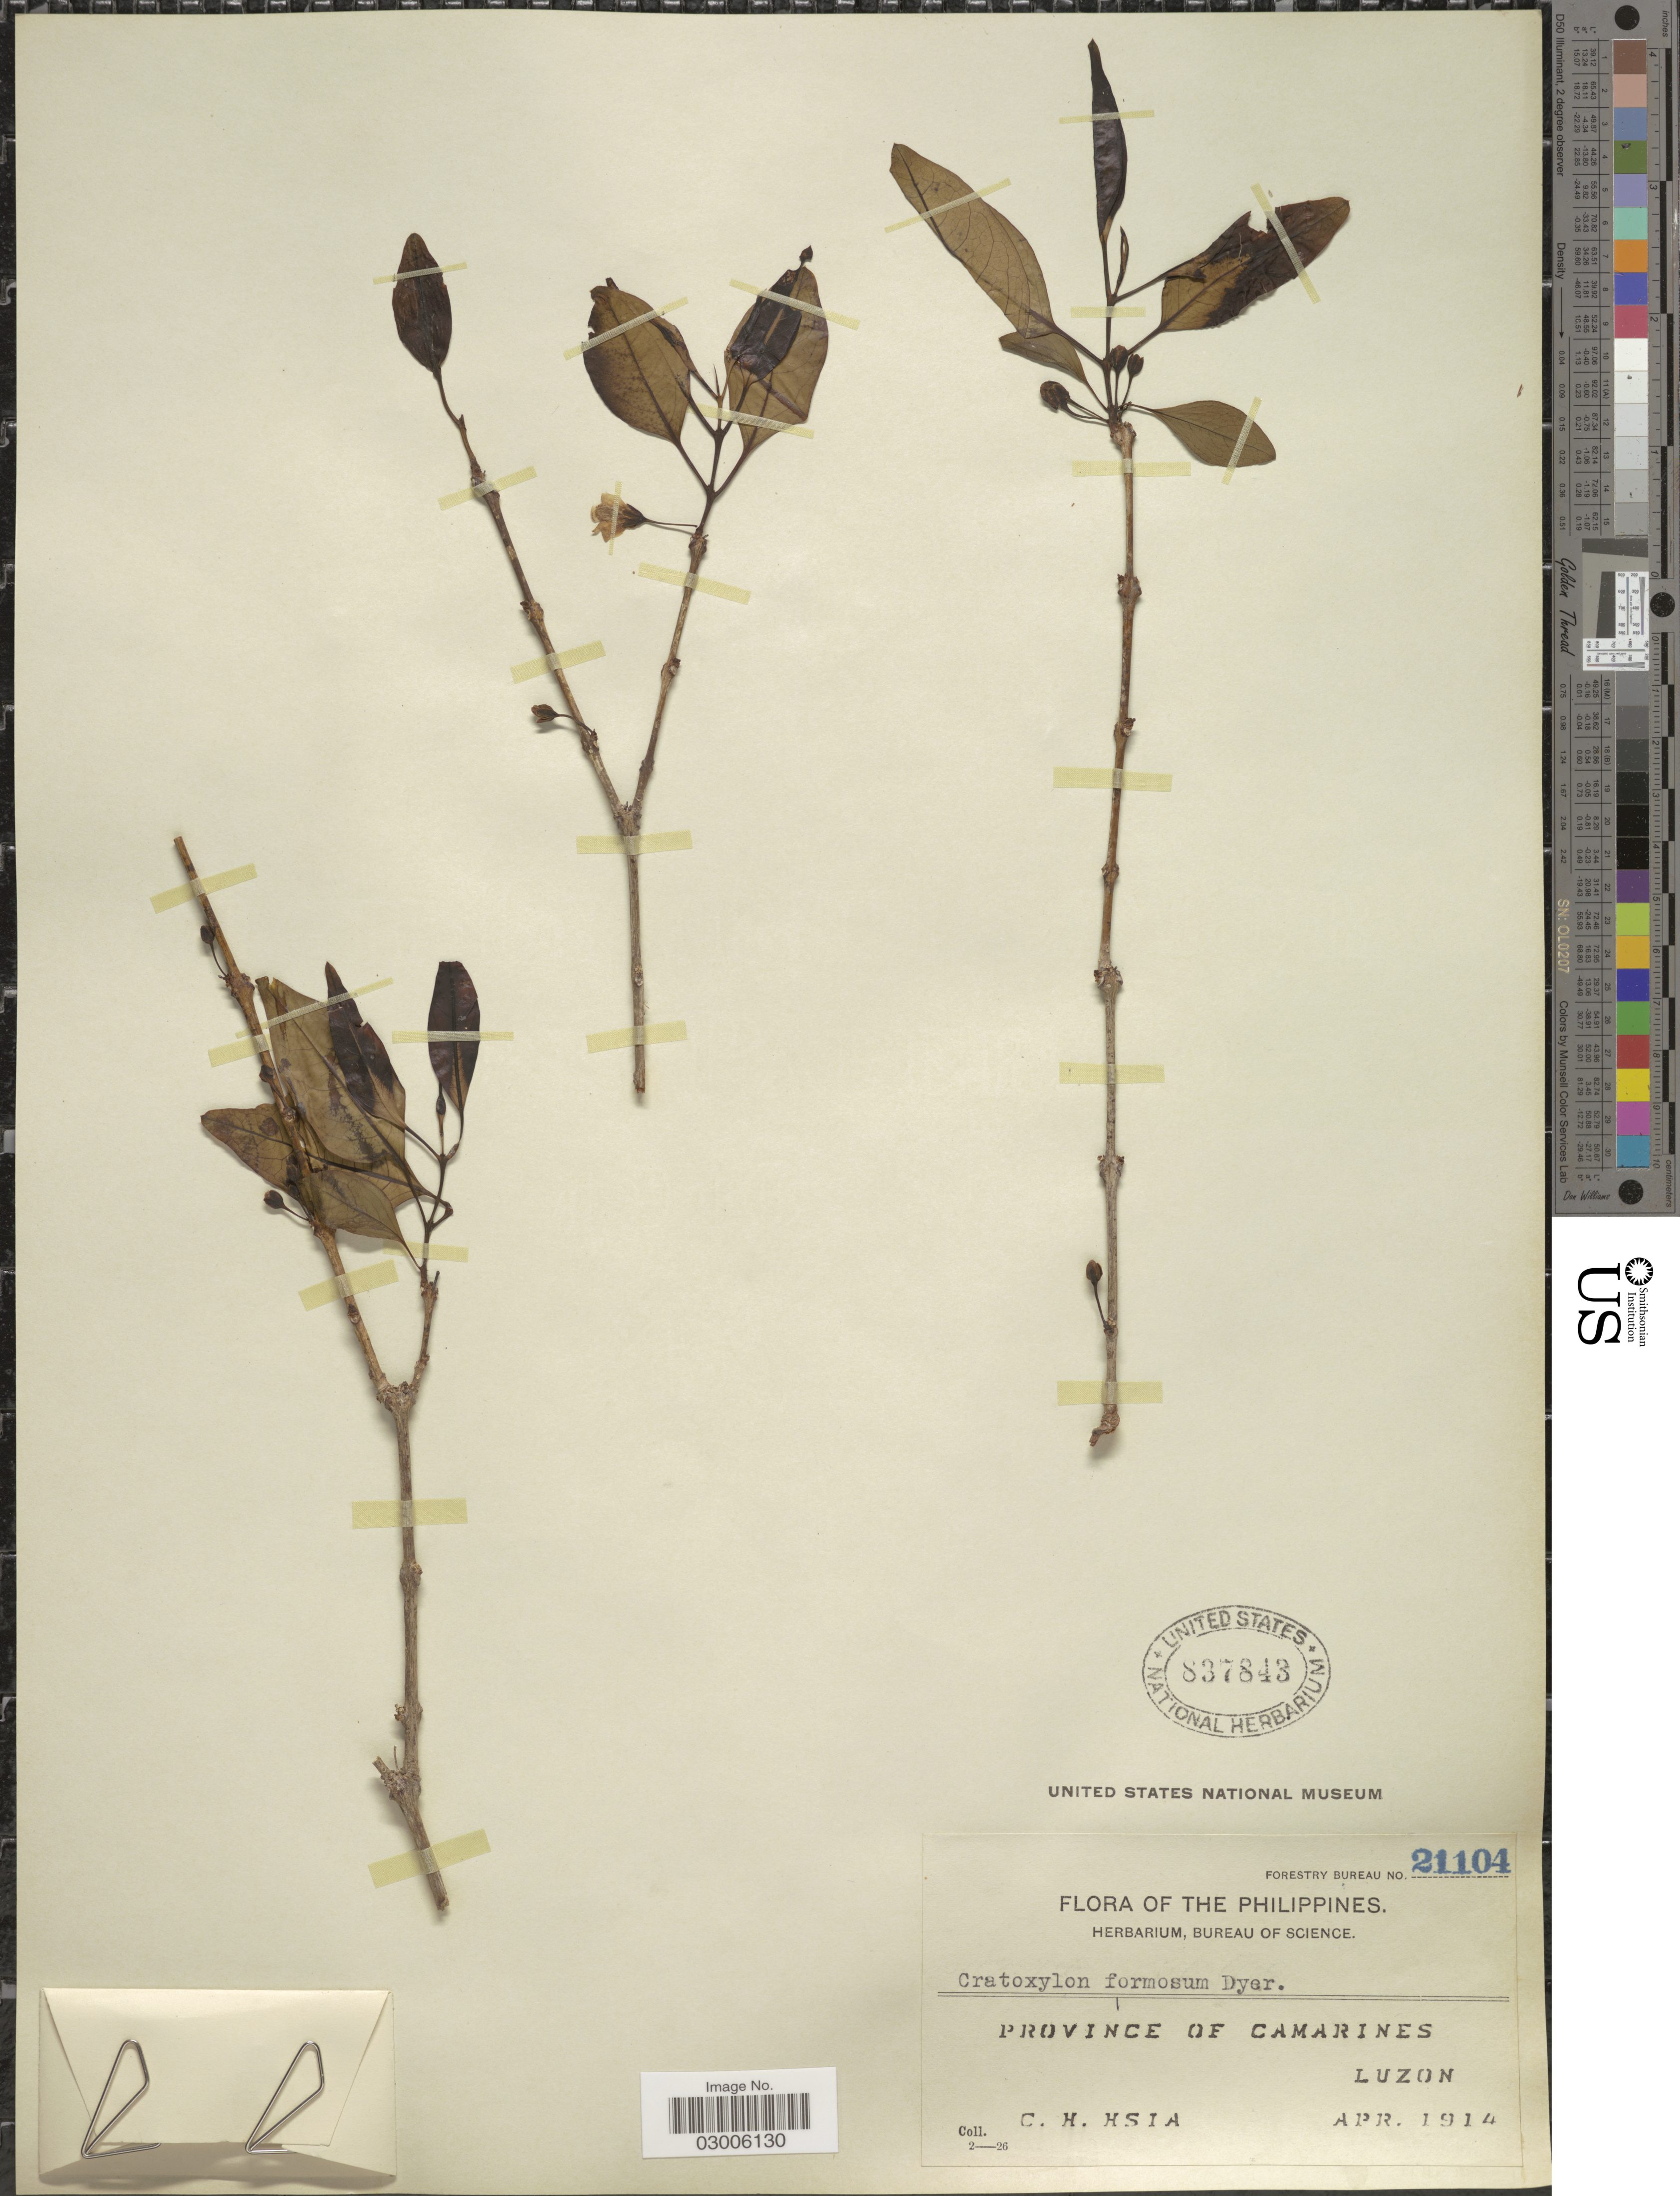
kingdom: Plantae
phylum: Tracheophyta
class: Magnoliopsida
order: Malpighiales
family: Hypericaceae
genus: Cratoxylum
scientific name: Cratoxylum cochinchinense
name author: (Lour.) Blume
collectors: C. Hsia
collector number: Forestry Bureau 21104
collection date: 1914-04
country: Philippines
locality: Province of Camarines. Luzon.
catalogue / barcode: US 837843